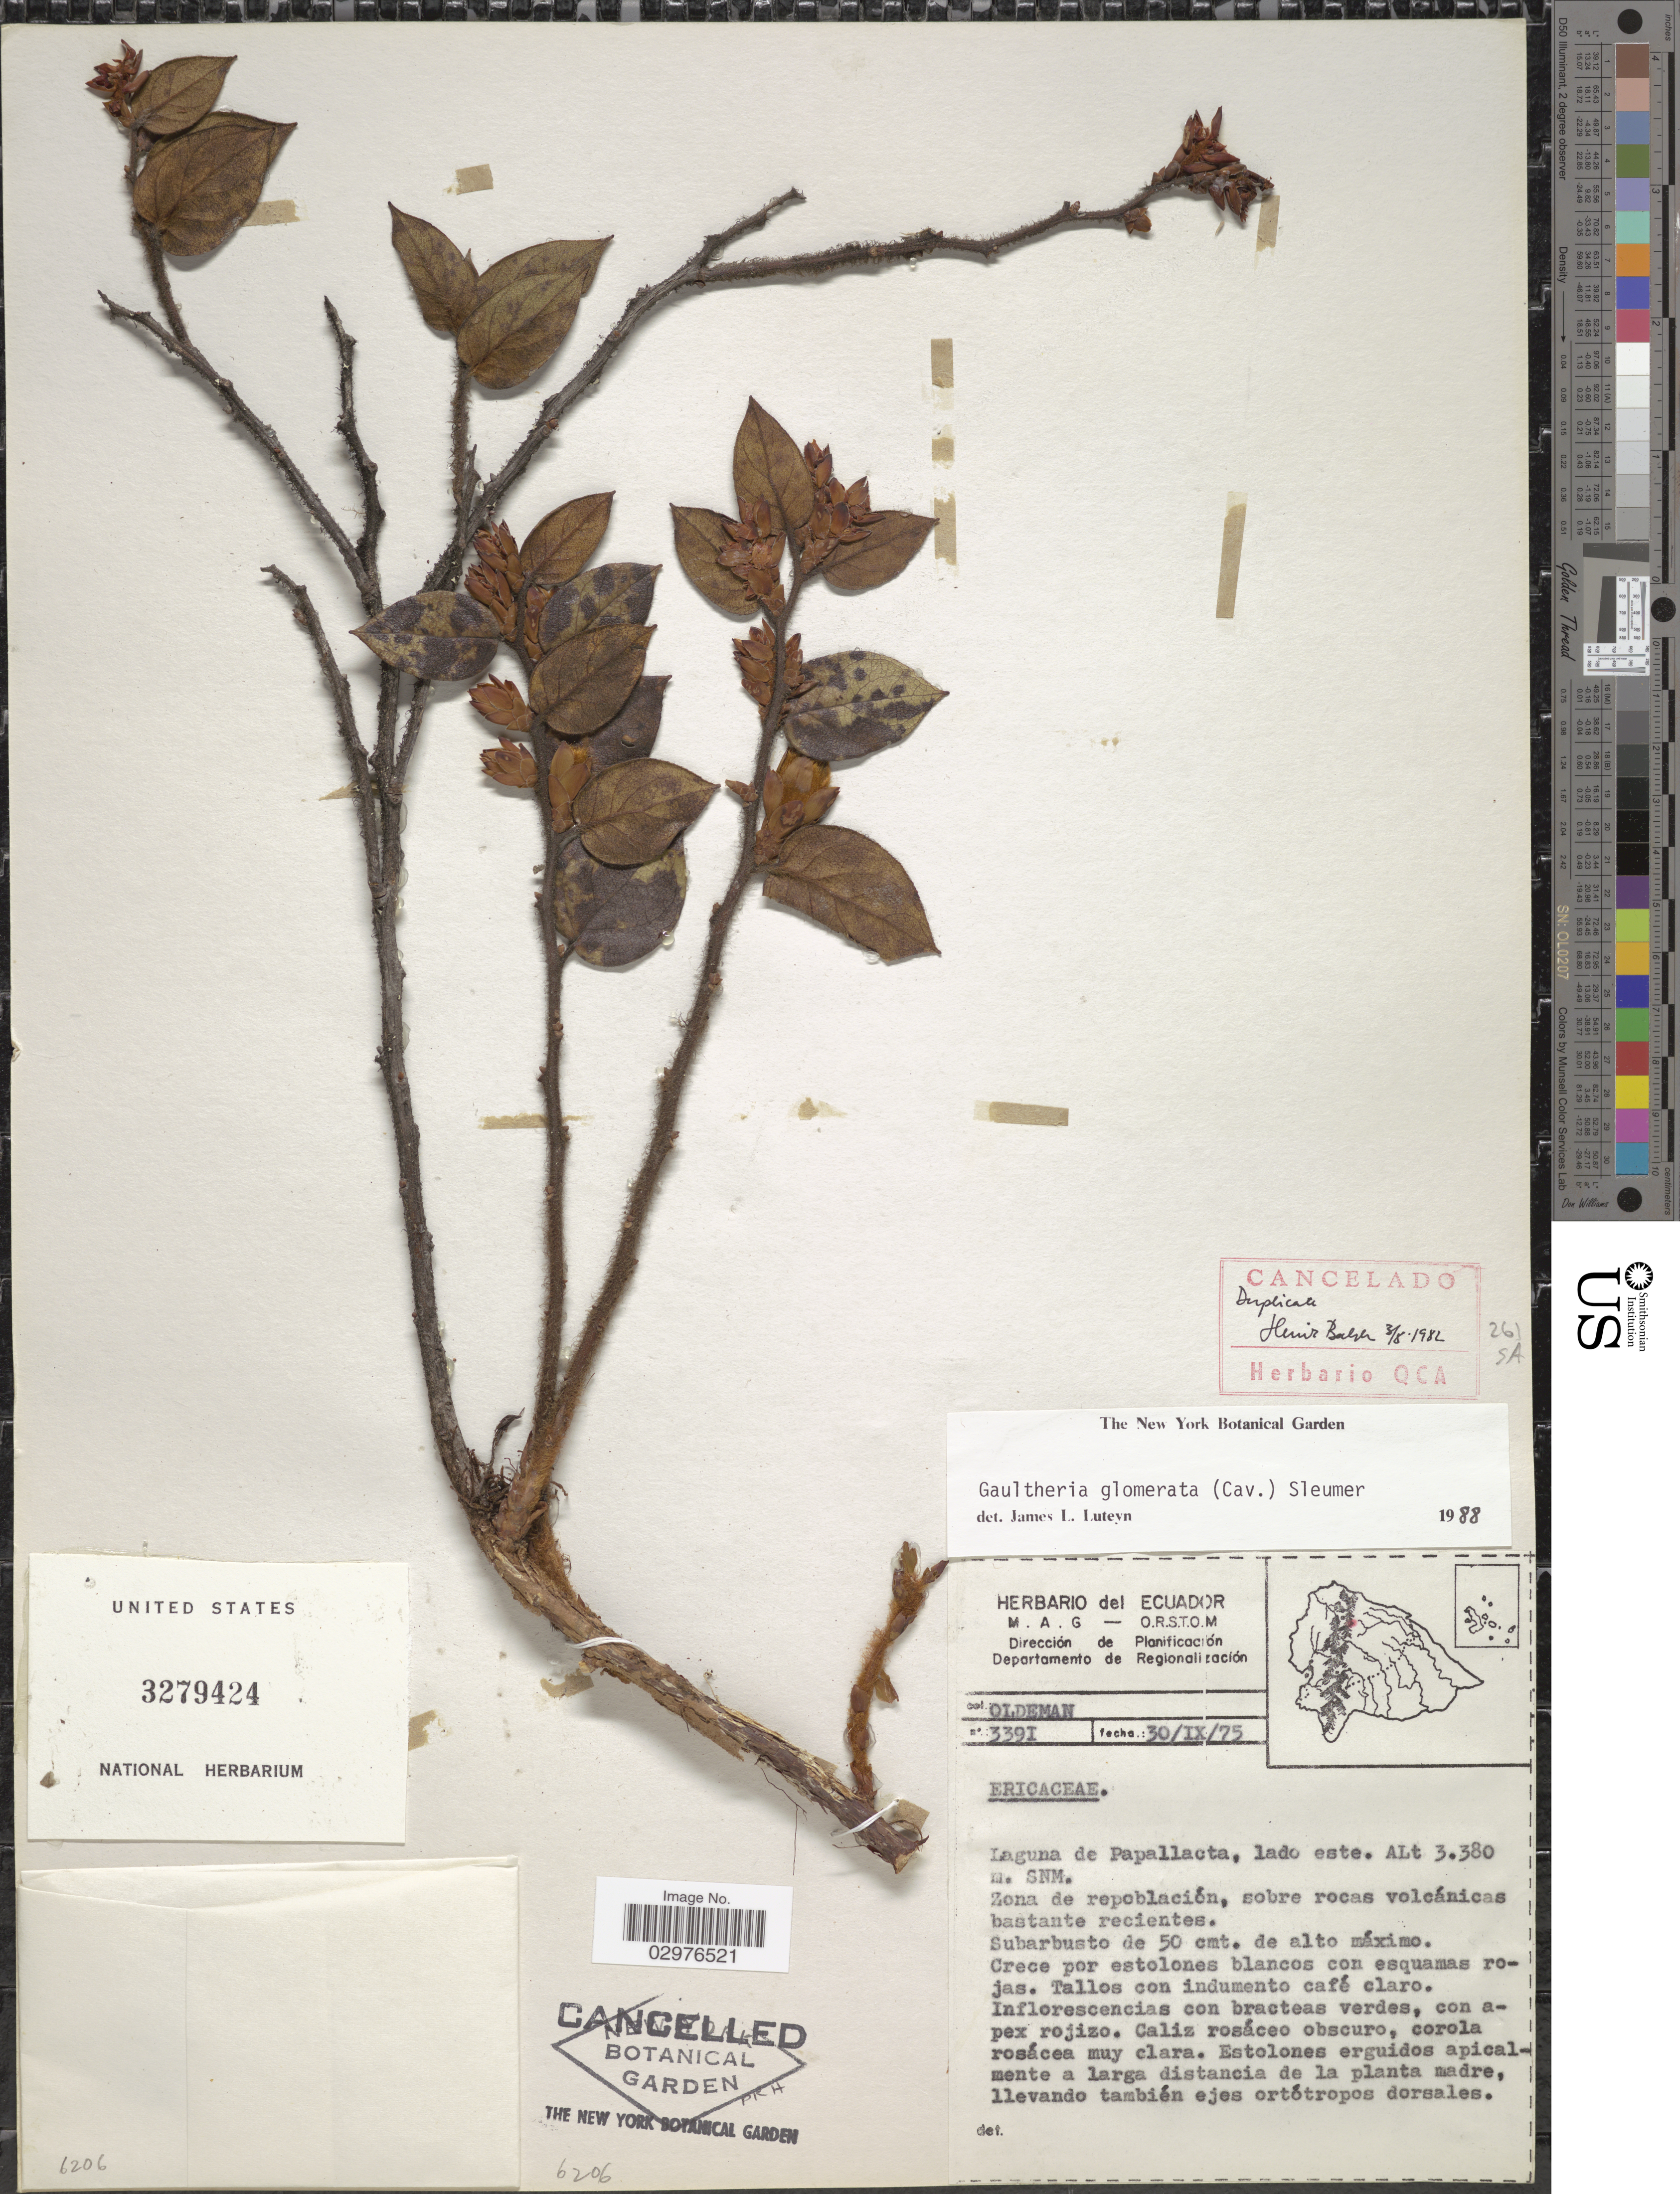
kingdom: Plantae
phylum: Tracheophyta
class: Magnoliopsida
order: Ericales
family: Ericaceae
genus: Gaultheria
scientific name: Gaultheria glomerata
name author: (Cav.) Sleumer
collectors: -- Oldeman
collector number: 3391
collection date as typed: Transcribed d/m/y: 30/9/75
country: Ecuador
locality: Laguna de Papallacta, lado este.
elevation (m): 3380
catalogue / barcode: US 3279424